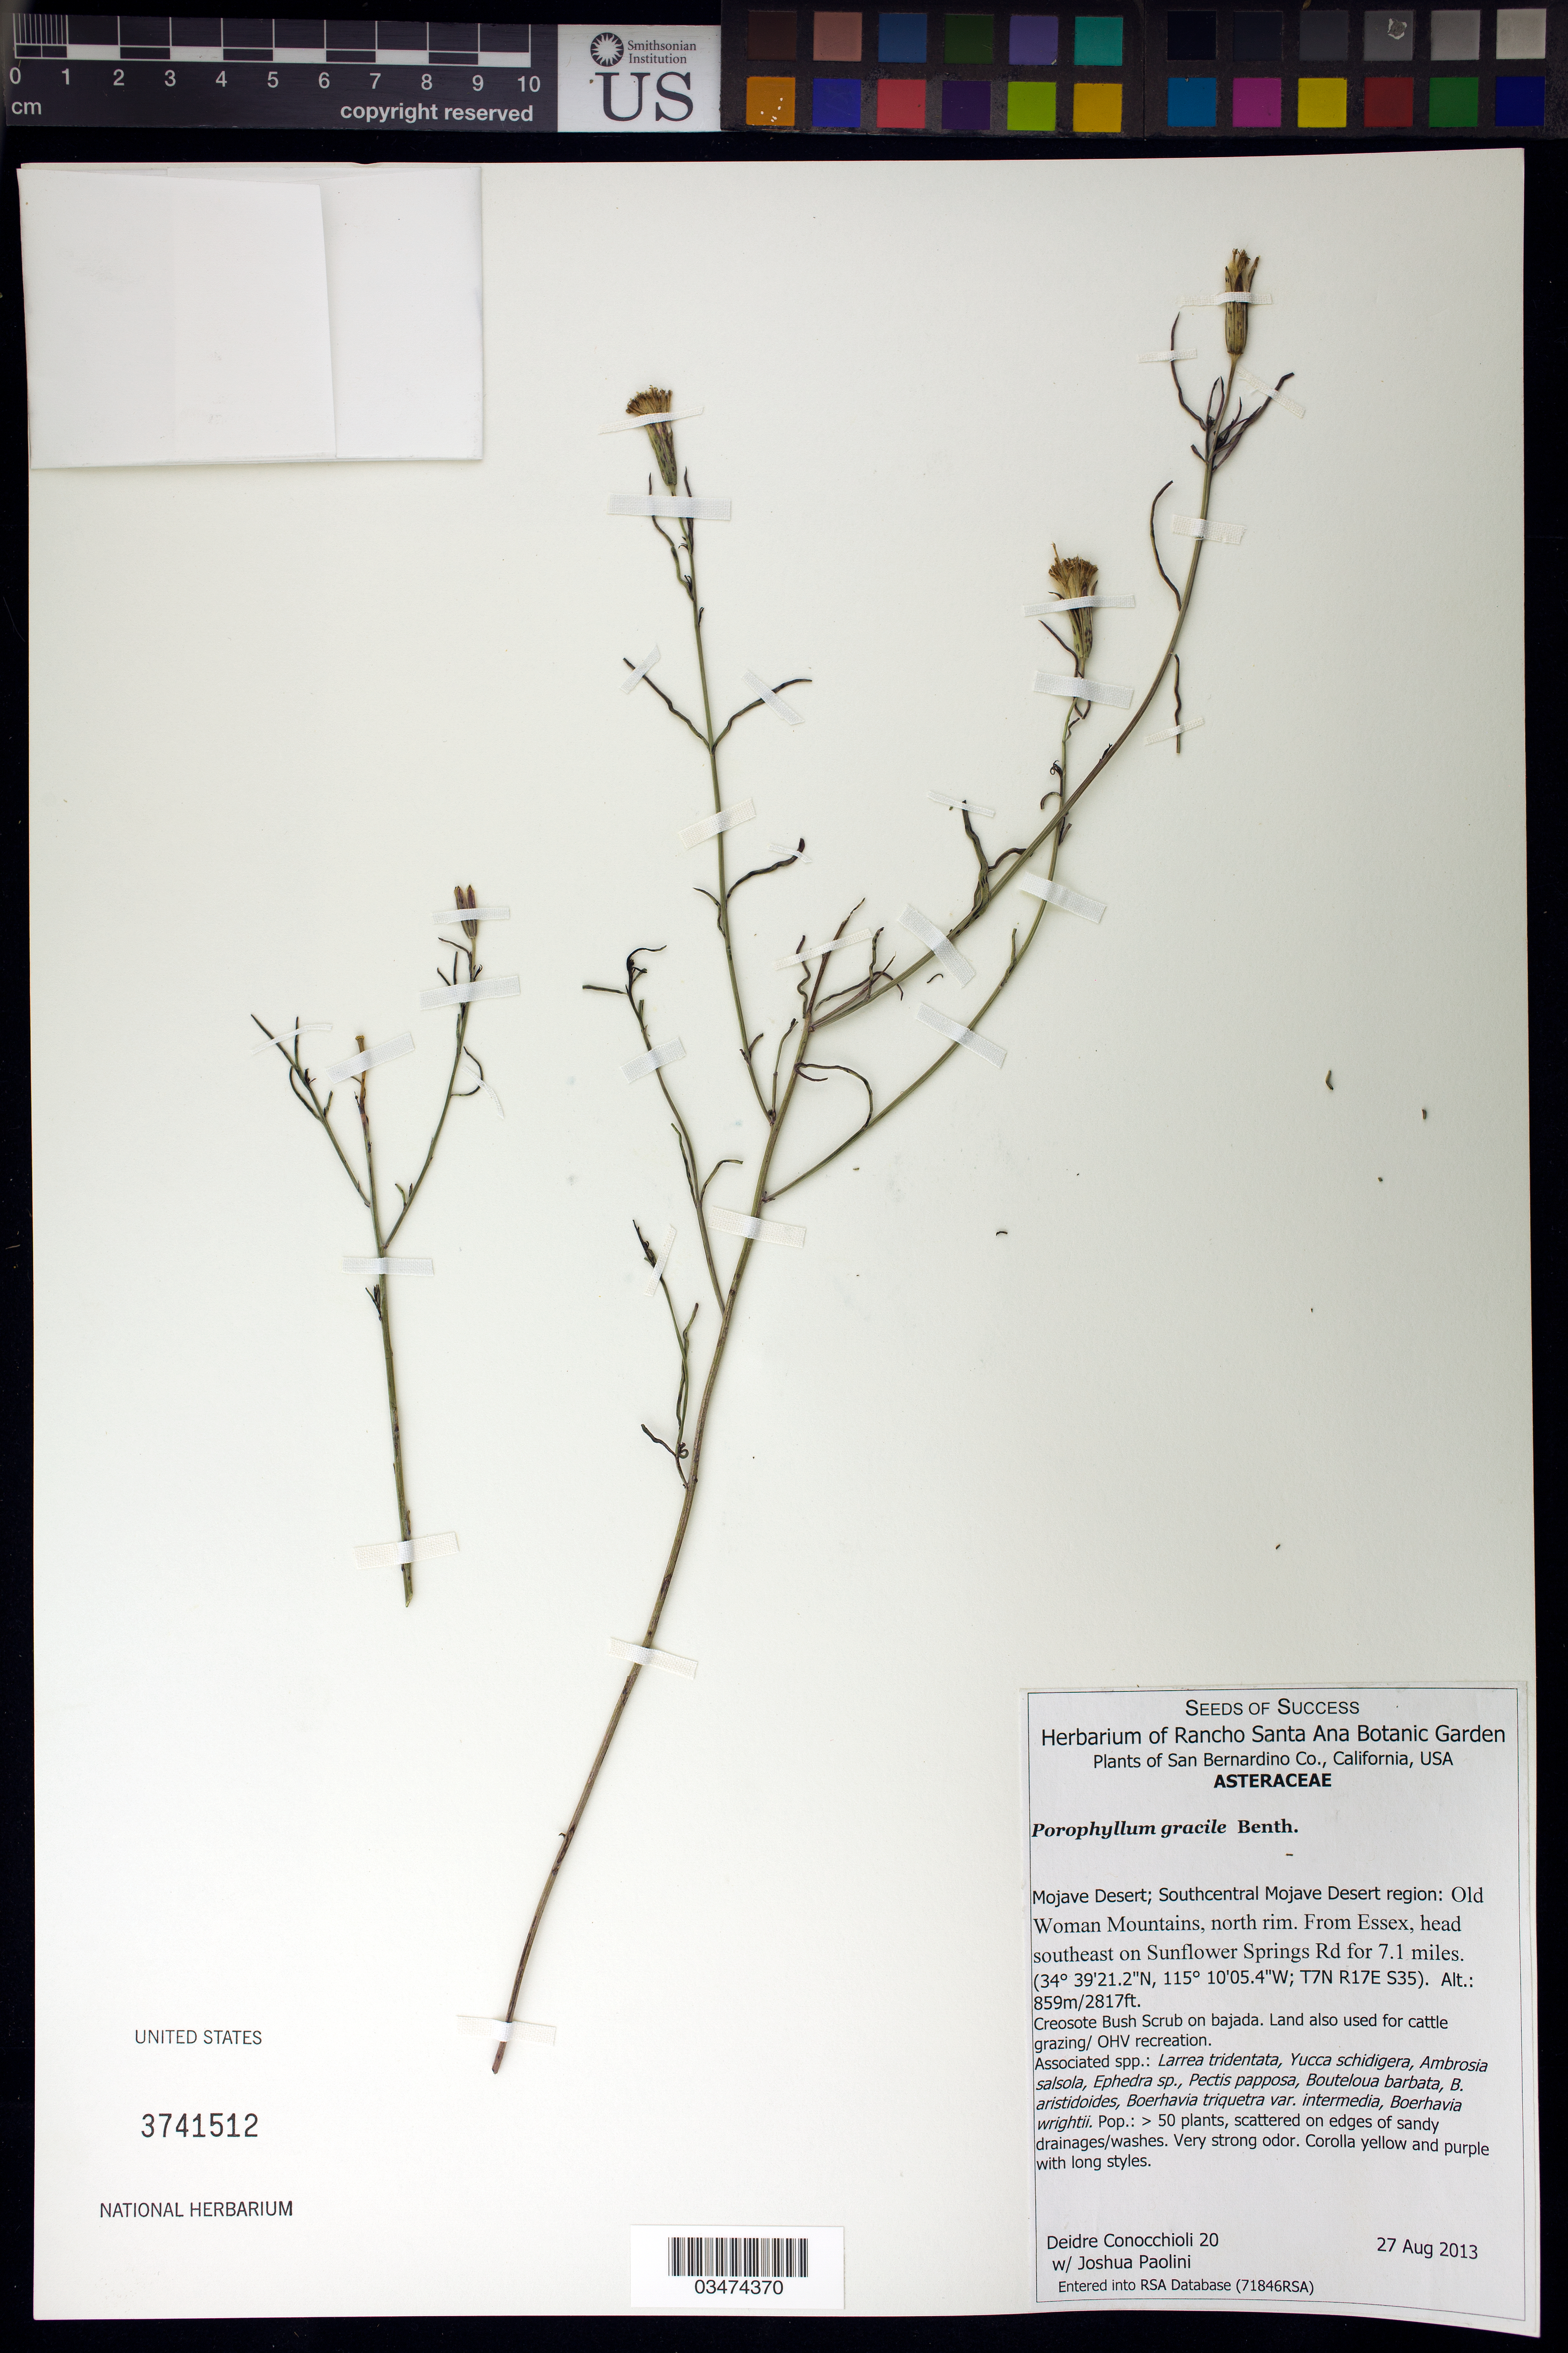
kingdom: Plantae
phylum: Tracheophyta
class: Magnoliopsida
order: Asterales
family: Asteraceae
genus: Porophyllum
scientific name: Porophyllum gracile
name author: Benth.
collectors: D. Conocchioli & J. Paolini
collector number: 20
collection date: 2013-08-27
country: United States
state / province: California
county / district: San Bernardino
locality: Old Woman Mountains, north rim, 7.1 mi. on Sunflower Springs Rd.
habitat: Creosote Bush Scrub on bajada.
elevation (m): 859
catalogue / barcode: US 3741512